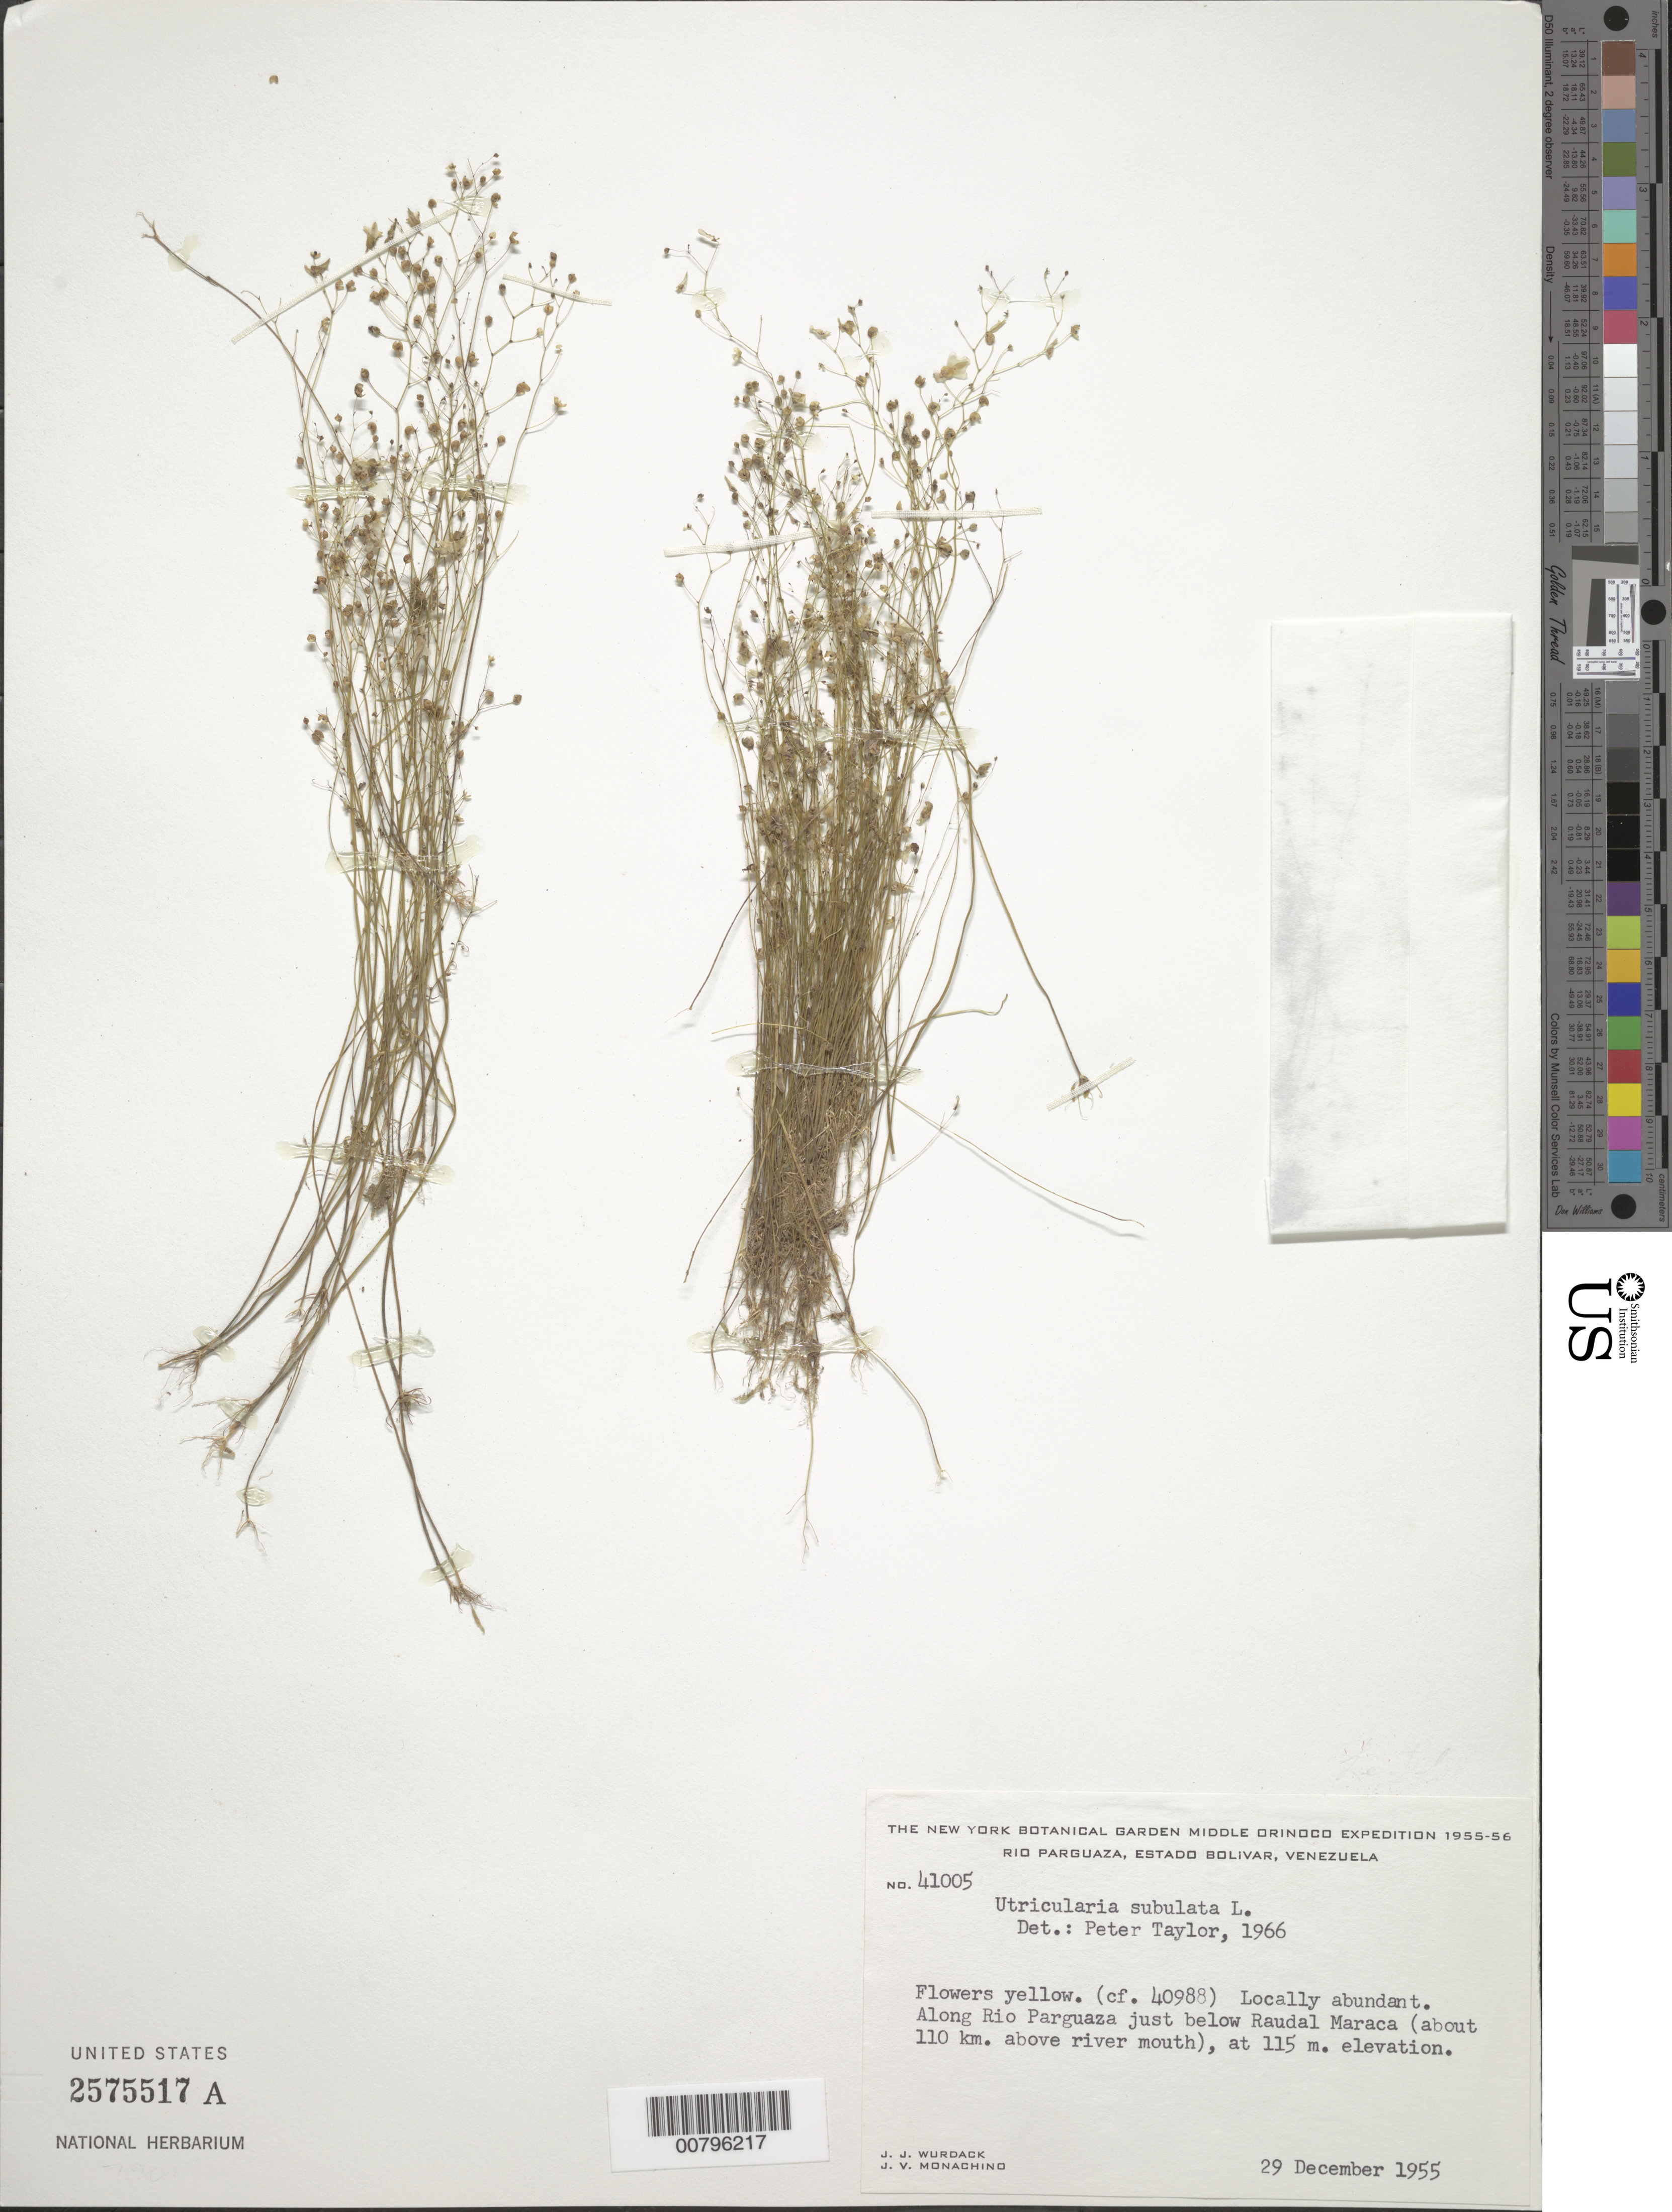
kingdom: Plantae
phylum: Tracheophyta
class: Magnoliopsida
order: Lamiales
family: Lentibulariaceae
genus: Utricularia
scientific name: Utricularia subulata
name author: L.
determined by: Taylor, P.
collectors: J. J. Wurdack & J. V. Monachino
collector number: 41005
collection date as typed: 29-Dec-55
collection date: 1955-12-29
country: Venezuela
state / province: Bolívar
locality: Río Parguaza, just below Raudal Maraca (about 110 river km from mouth)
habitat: Along river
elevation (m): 115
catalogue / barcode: US 2575517A